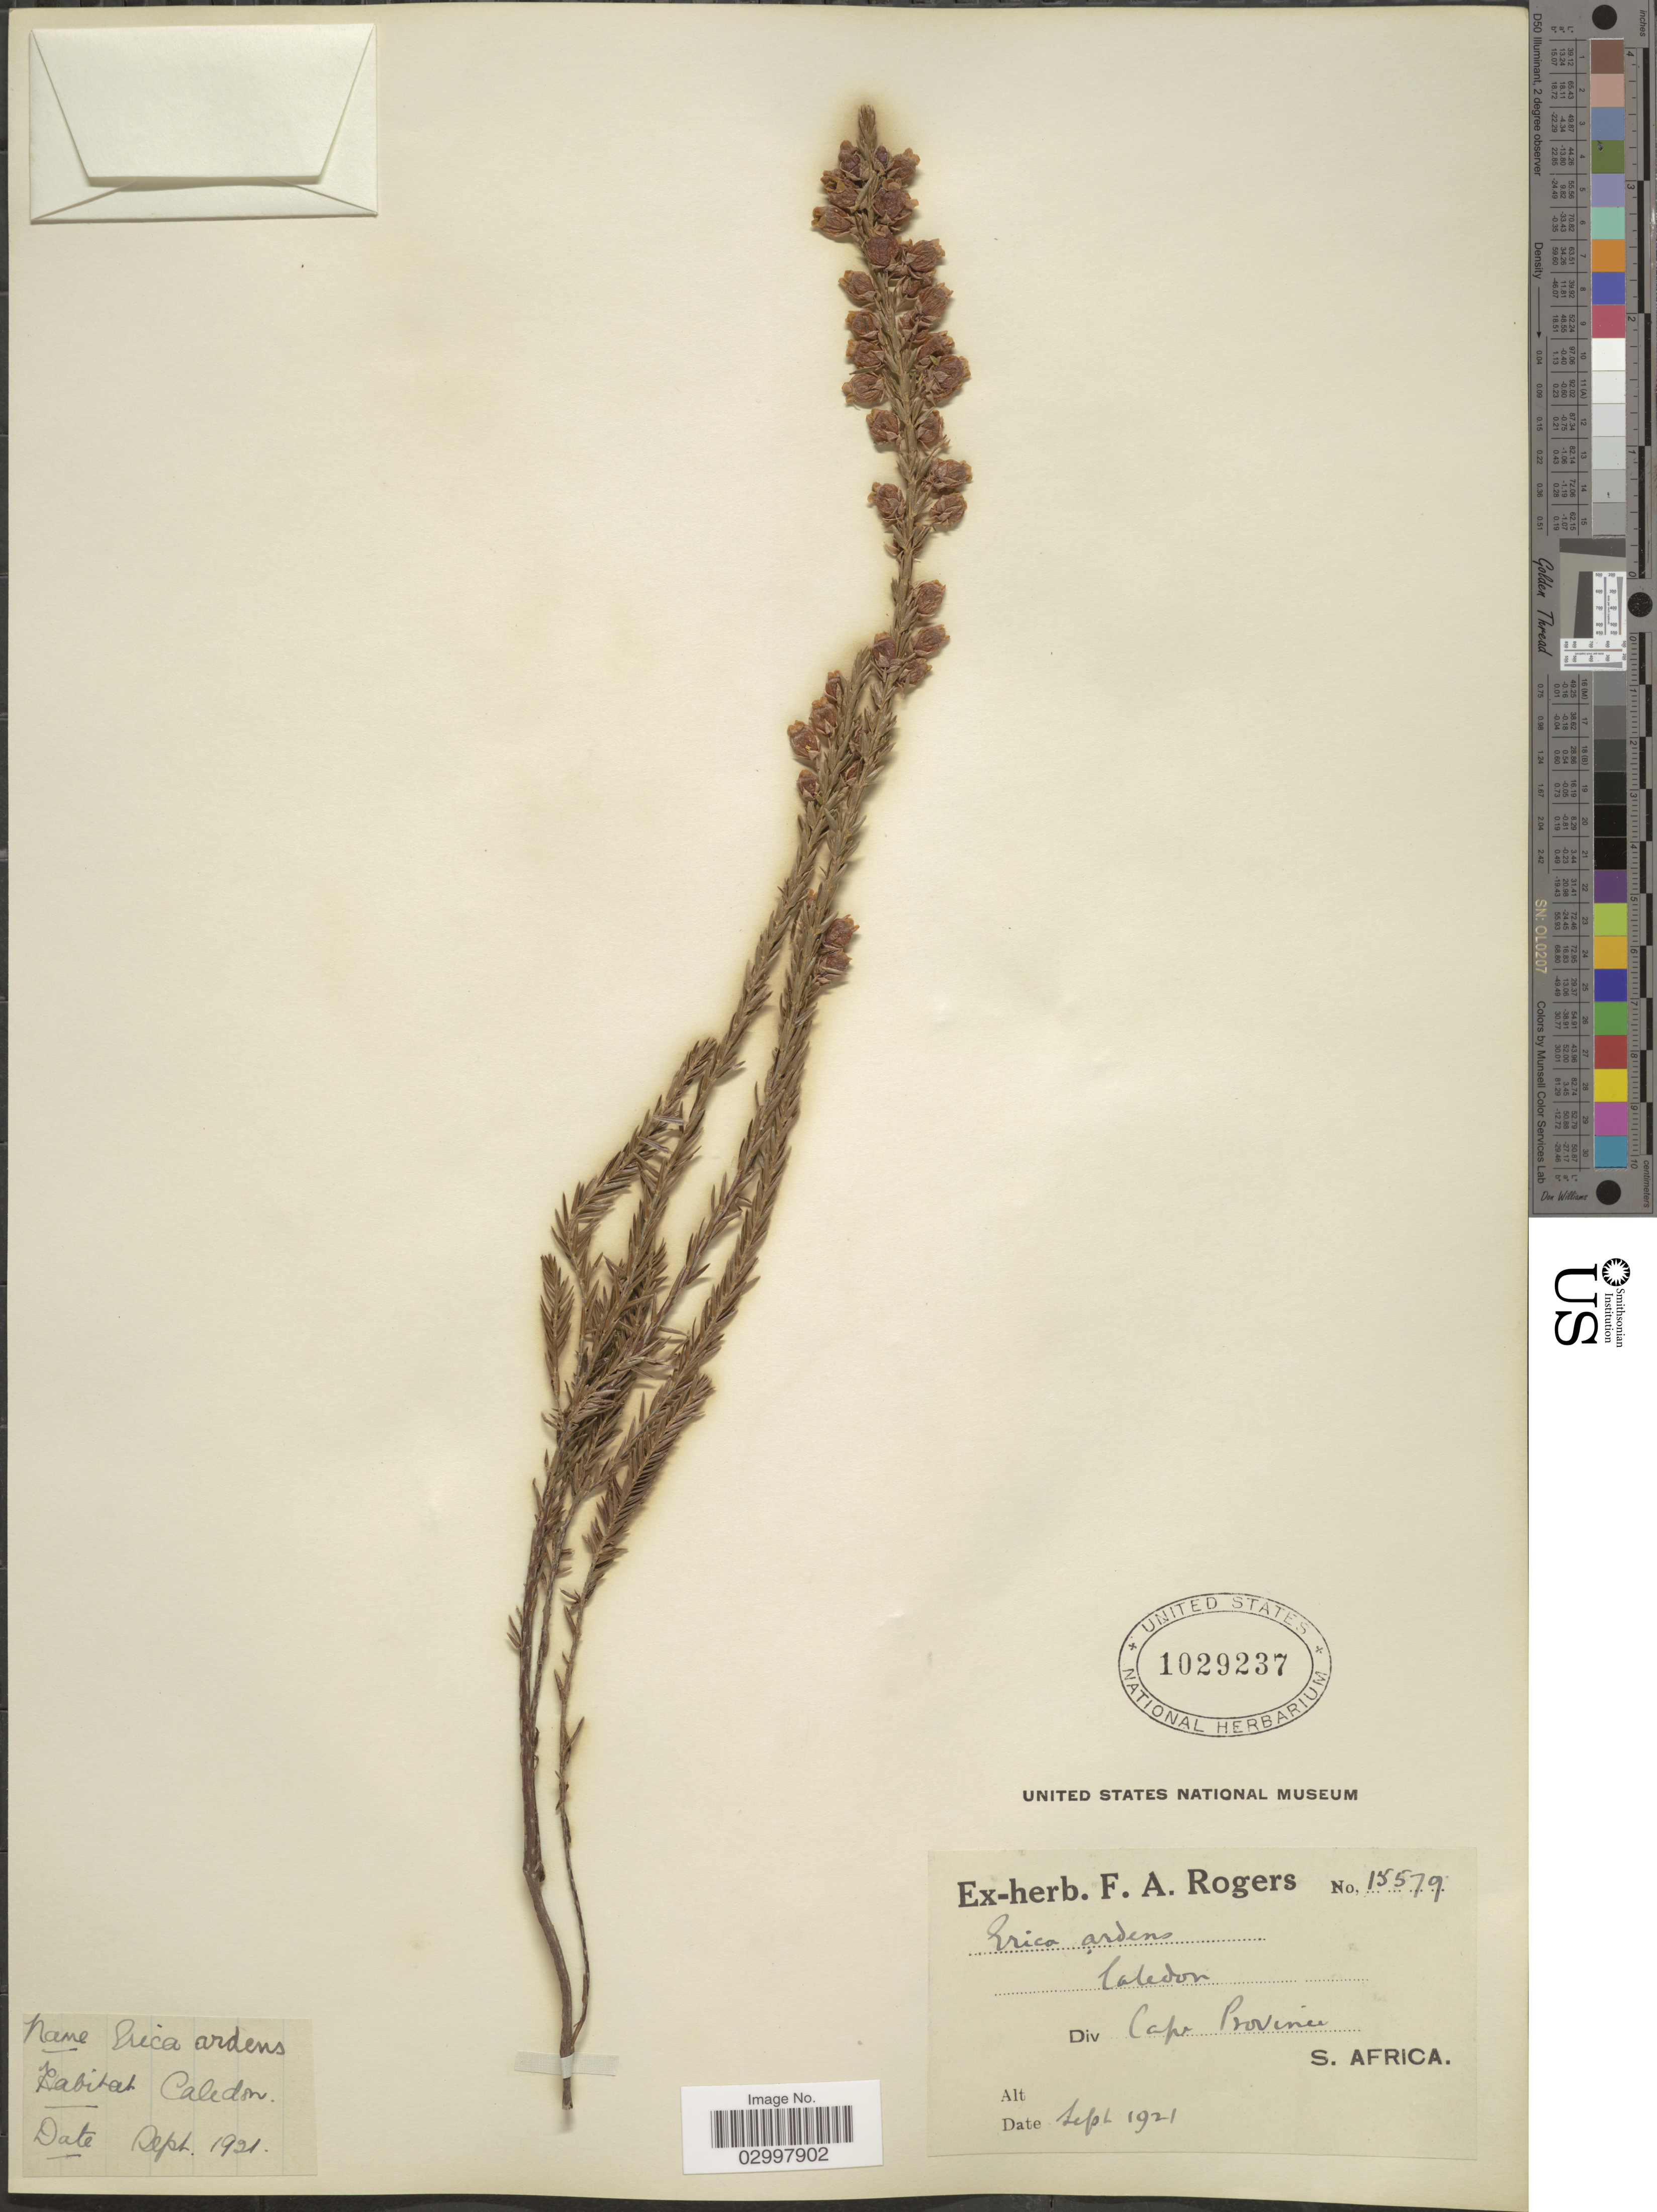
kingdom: Plantae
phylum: Tracheophyta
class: Magnoliopsida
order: Ericales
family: Ericaceae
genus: Erica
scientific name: Erica ardens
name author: Andrews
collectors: ex herb. F. A. Rogers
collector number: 15579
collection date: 1921-09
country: South Africa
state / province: Western Cape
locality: Caledon. Div. Cape Province.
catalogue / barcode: US 1029237